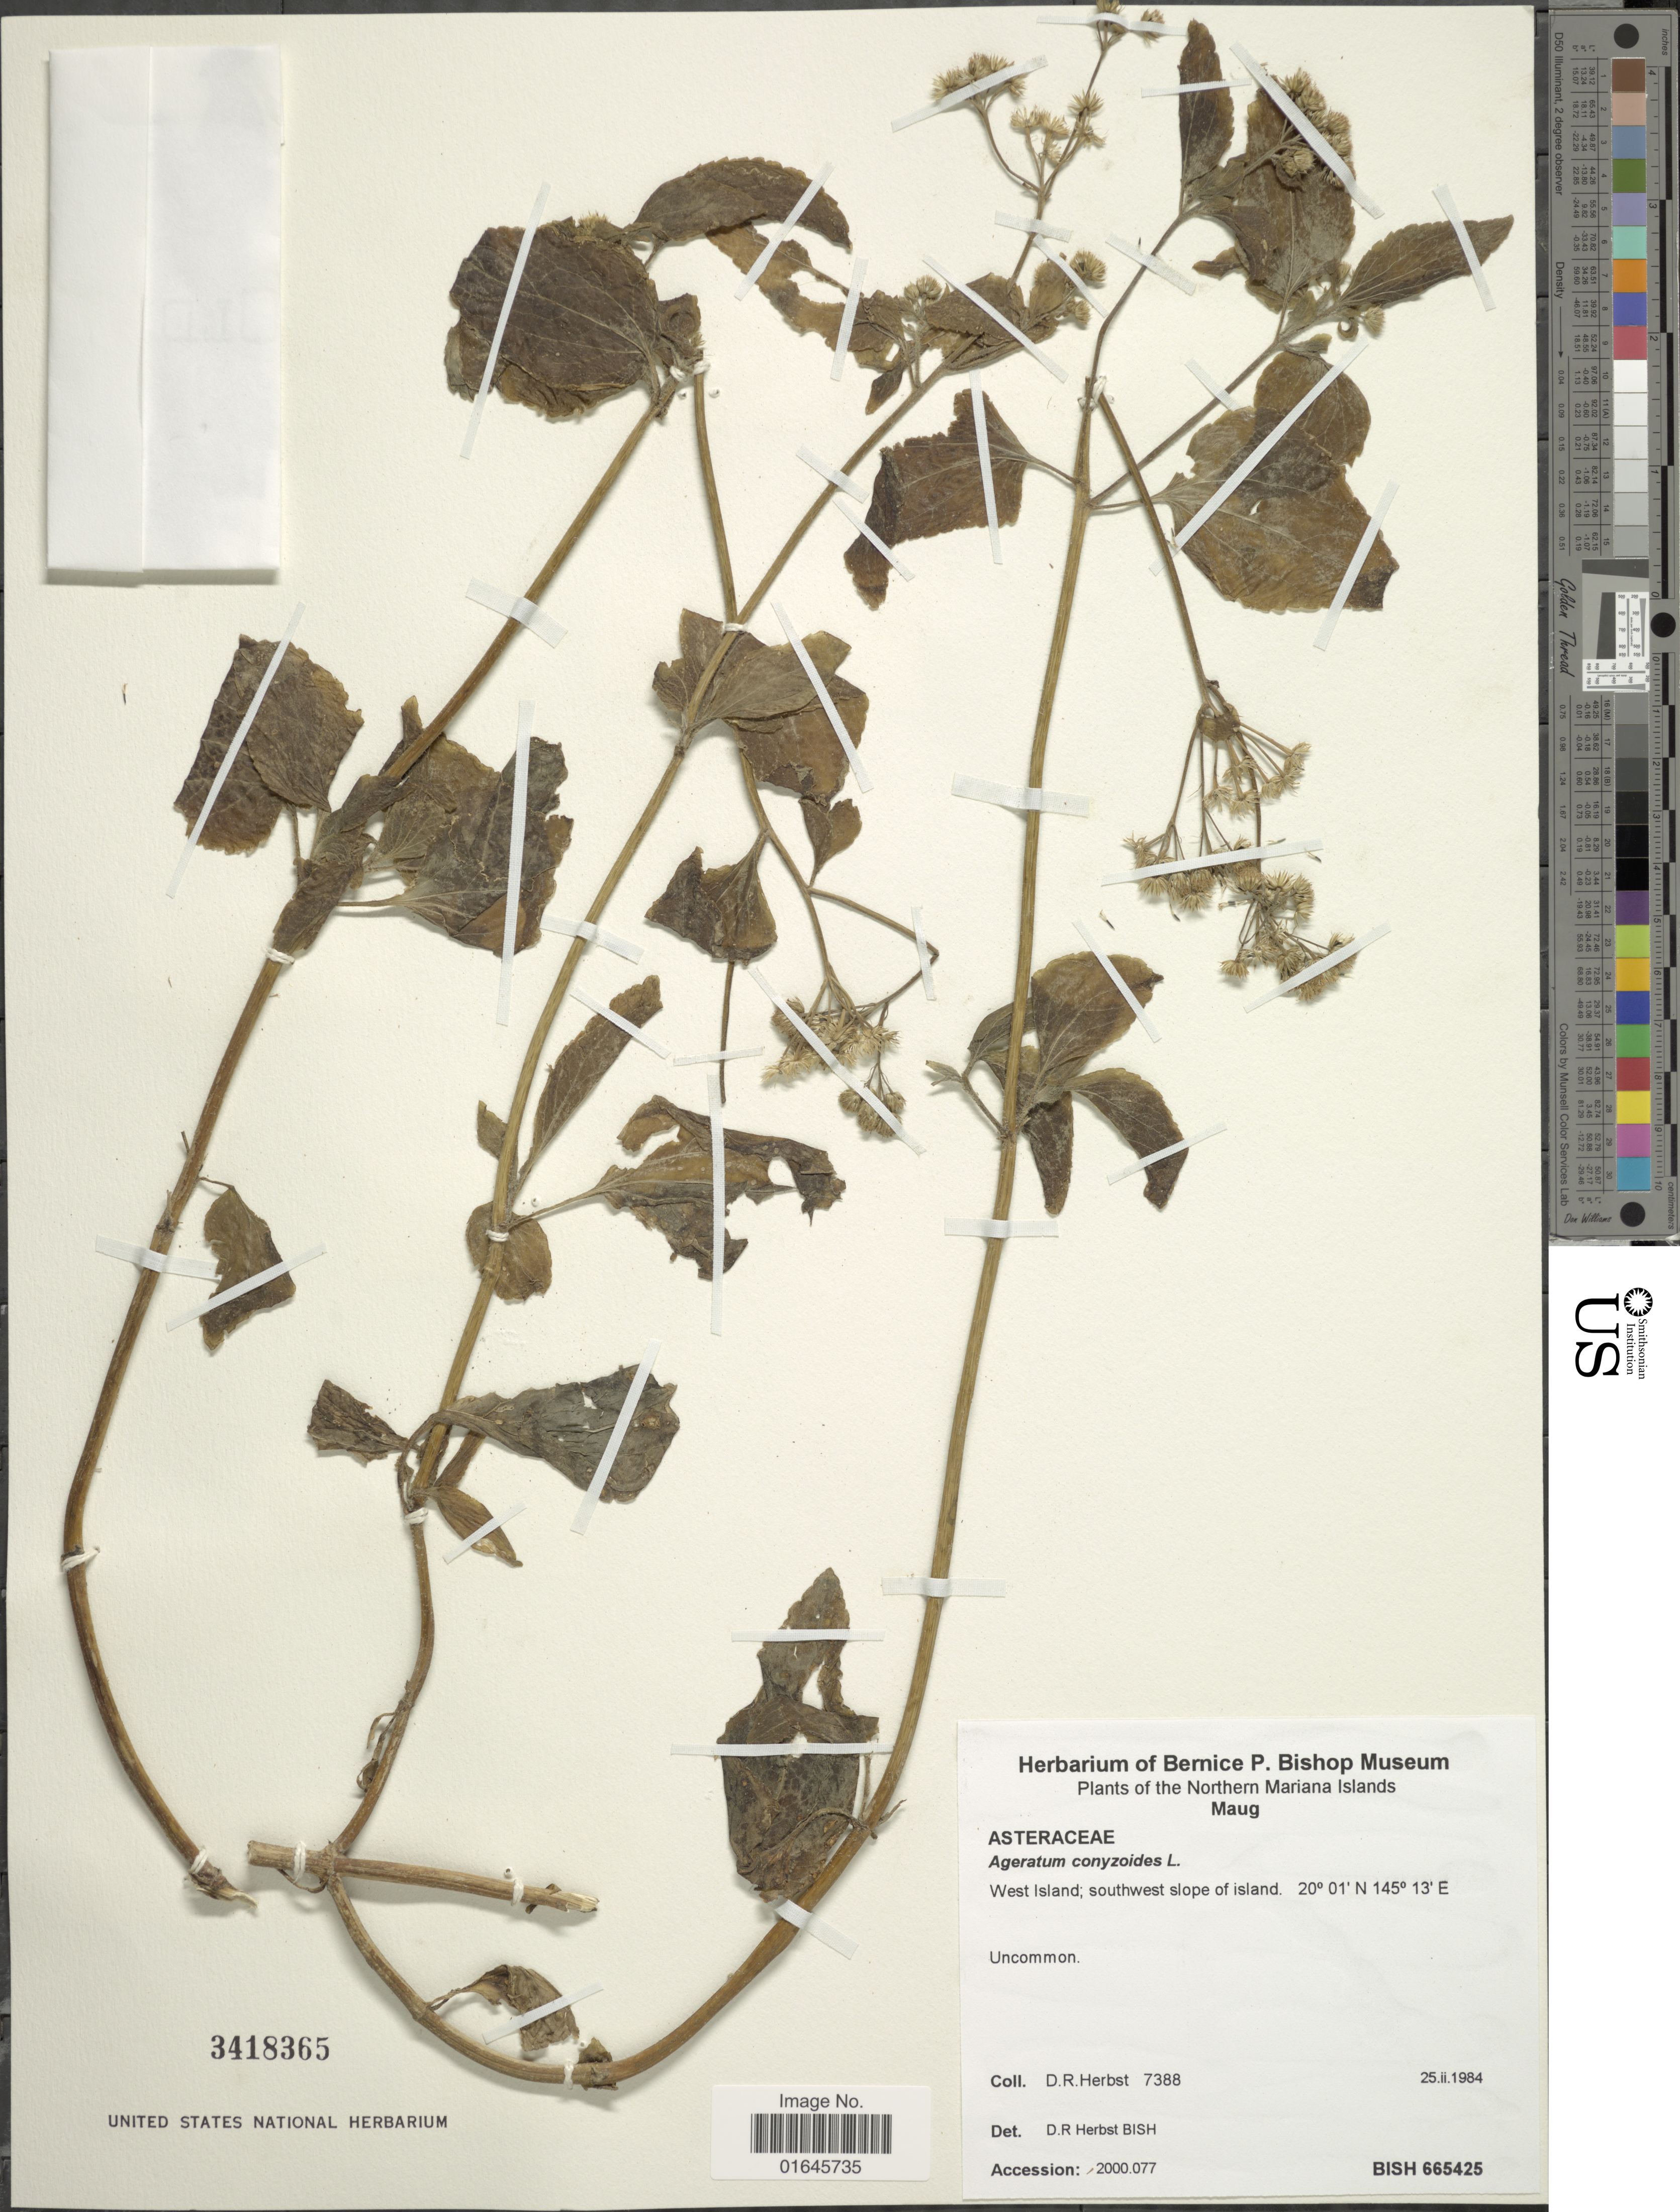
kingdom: Plantae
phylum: Tracheophyta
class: Magnoliopsida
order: Asterales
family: Asteraceae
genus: Ageratum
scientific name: Ageratum conyzoides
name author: L.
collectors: D. R. Herbst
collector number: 7388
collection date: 1984-02-25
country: Northern Mariana Islands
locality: Maug, West Island, southwest slope of island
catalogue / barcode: US 3418365